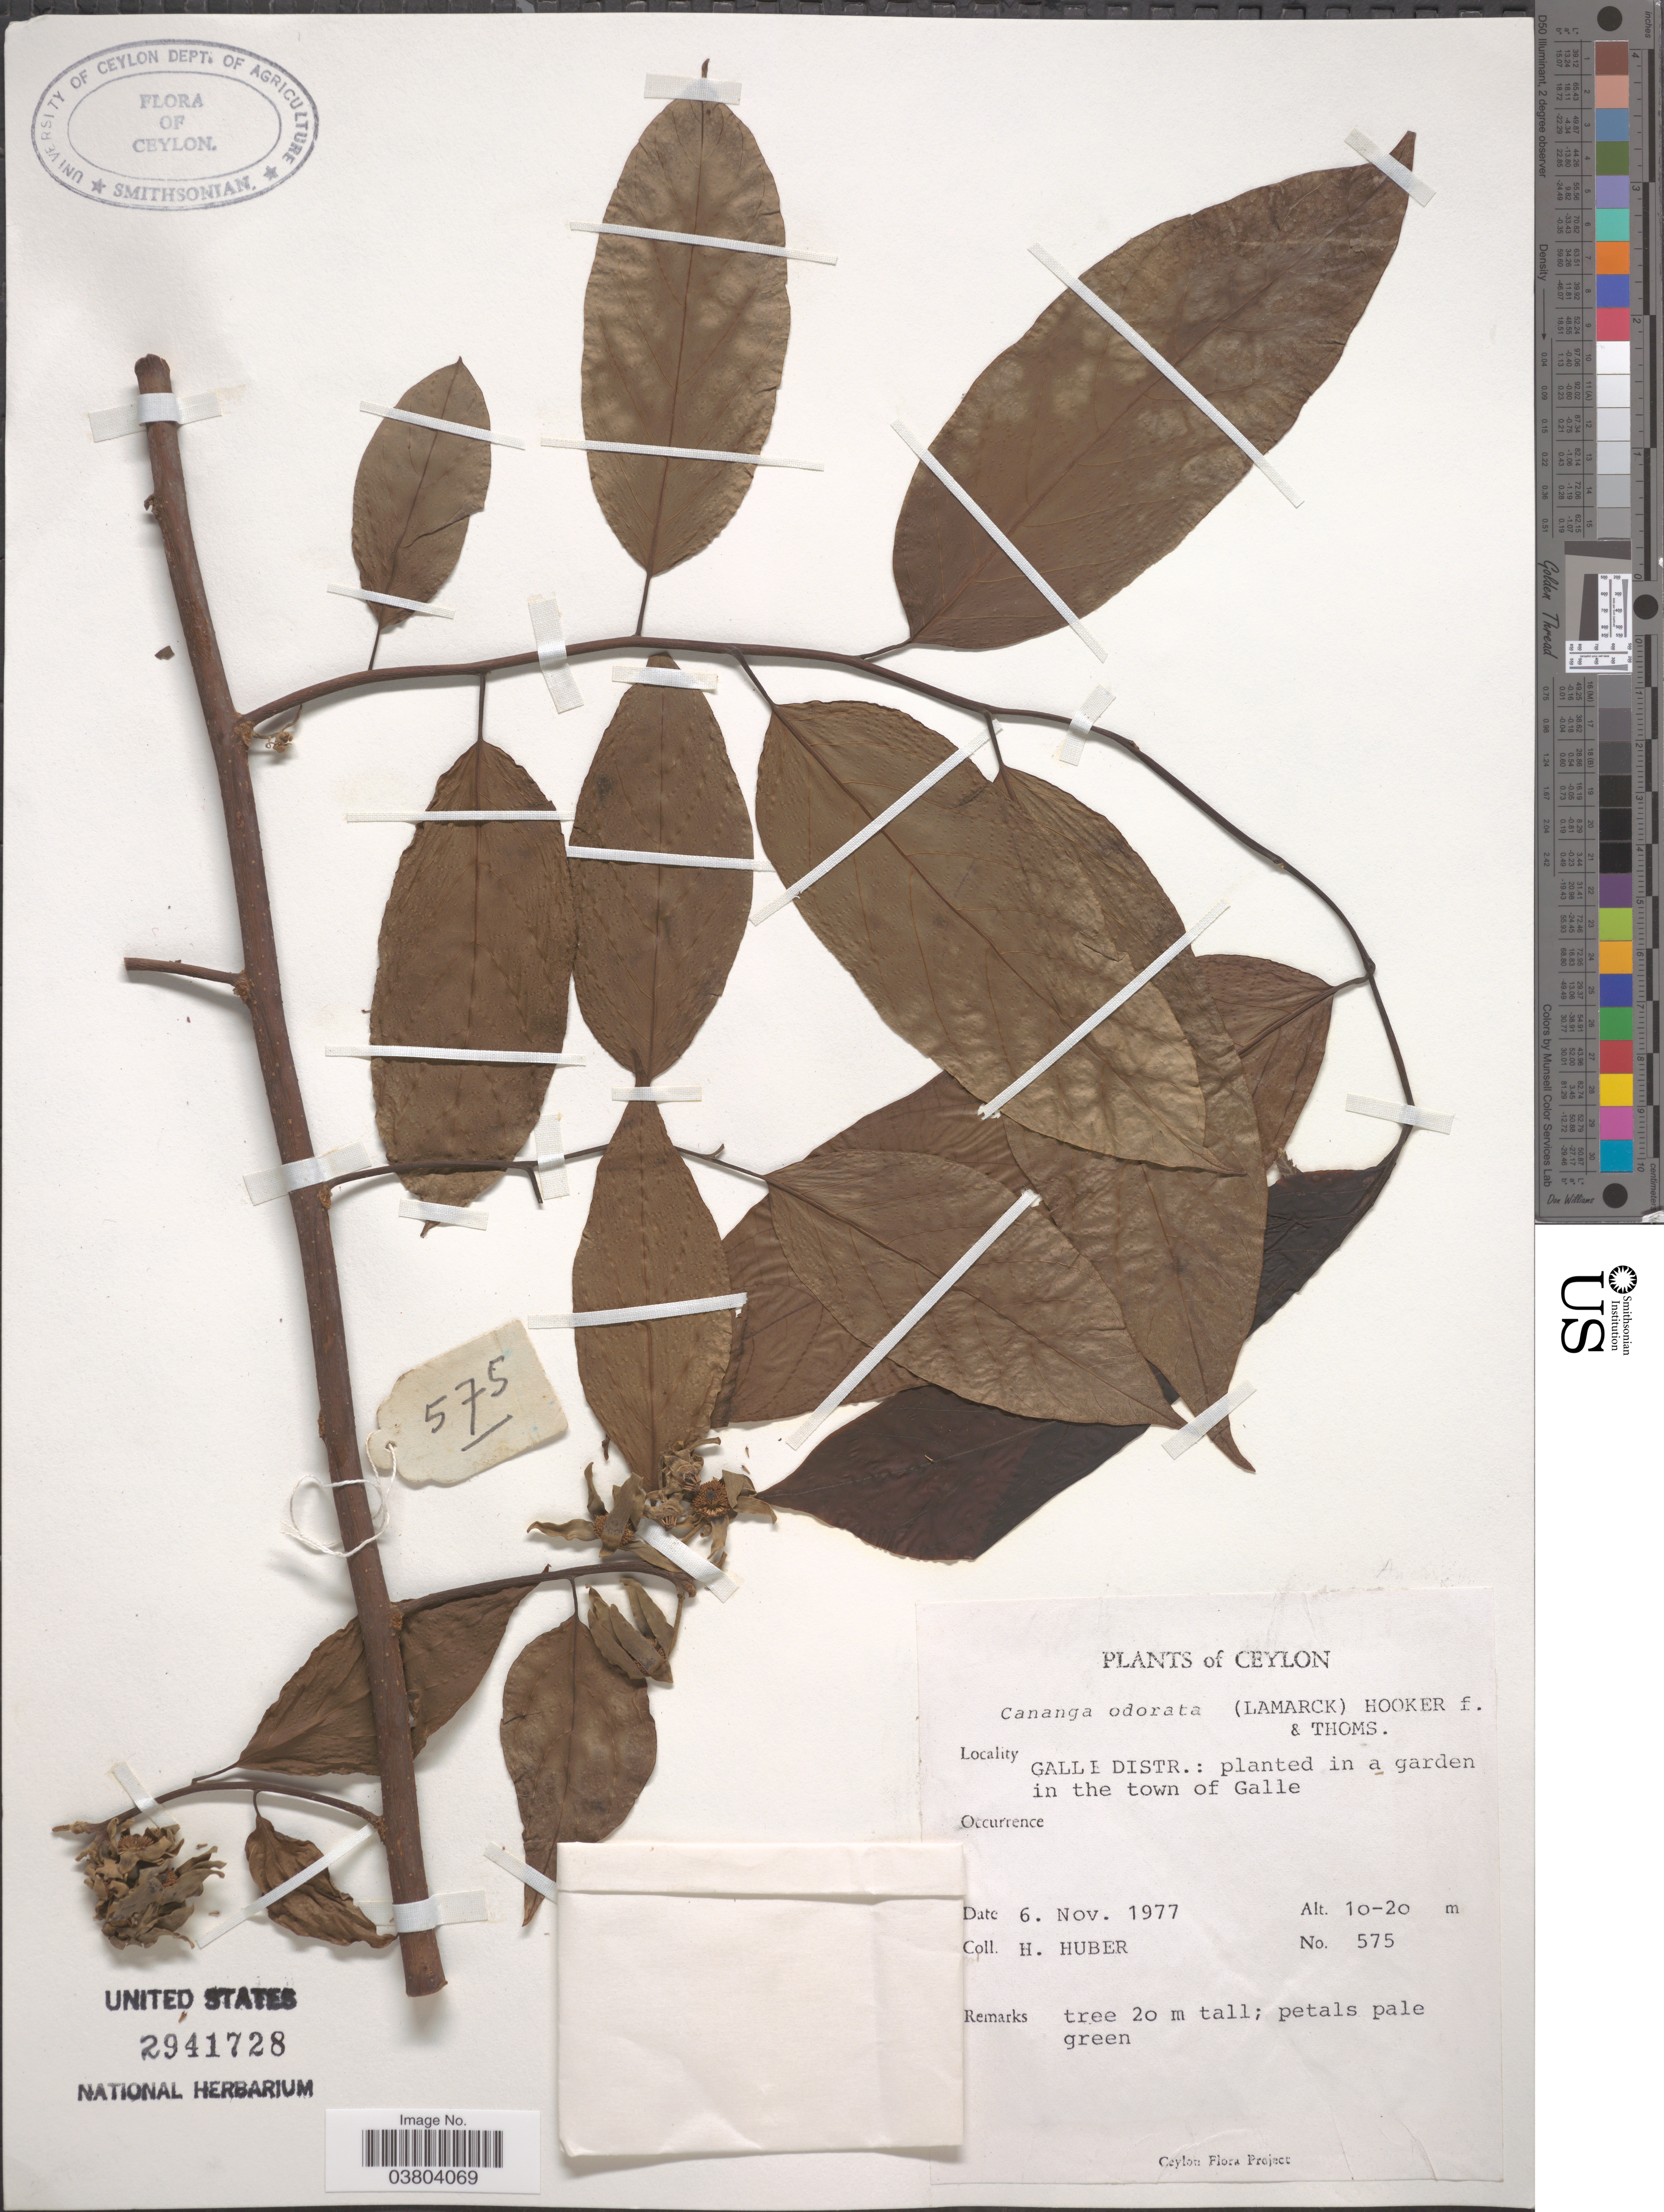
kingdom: Plantae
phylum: Tracheophyta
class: Magnoliopsida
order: Magnoliales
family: Annonaceae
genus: Cananga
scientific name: Cananga odorata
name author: (Lam.) Hook. f. & Thomson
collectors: H. Huber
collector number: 575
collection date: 1977-11-06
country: Sri Lanka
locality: Ceylon. Galle Distr.: planted in a garden in the town of Galle.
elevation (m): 10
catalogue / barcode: US 2941728